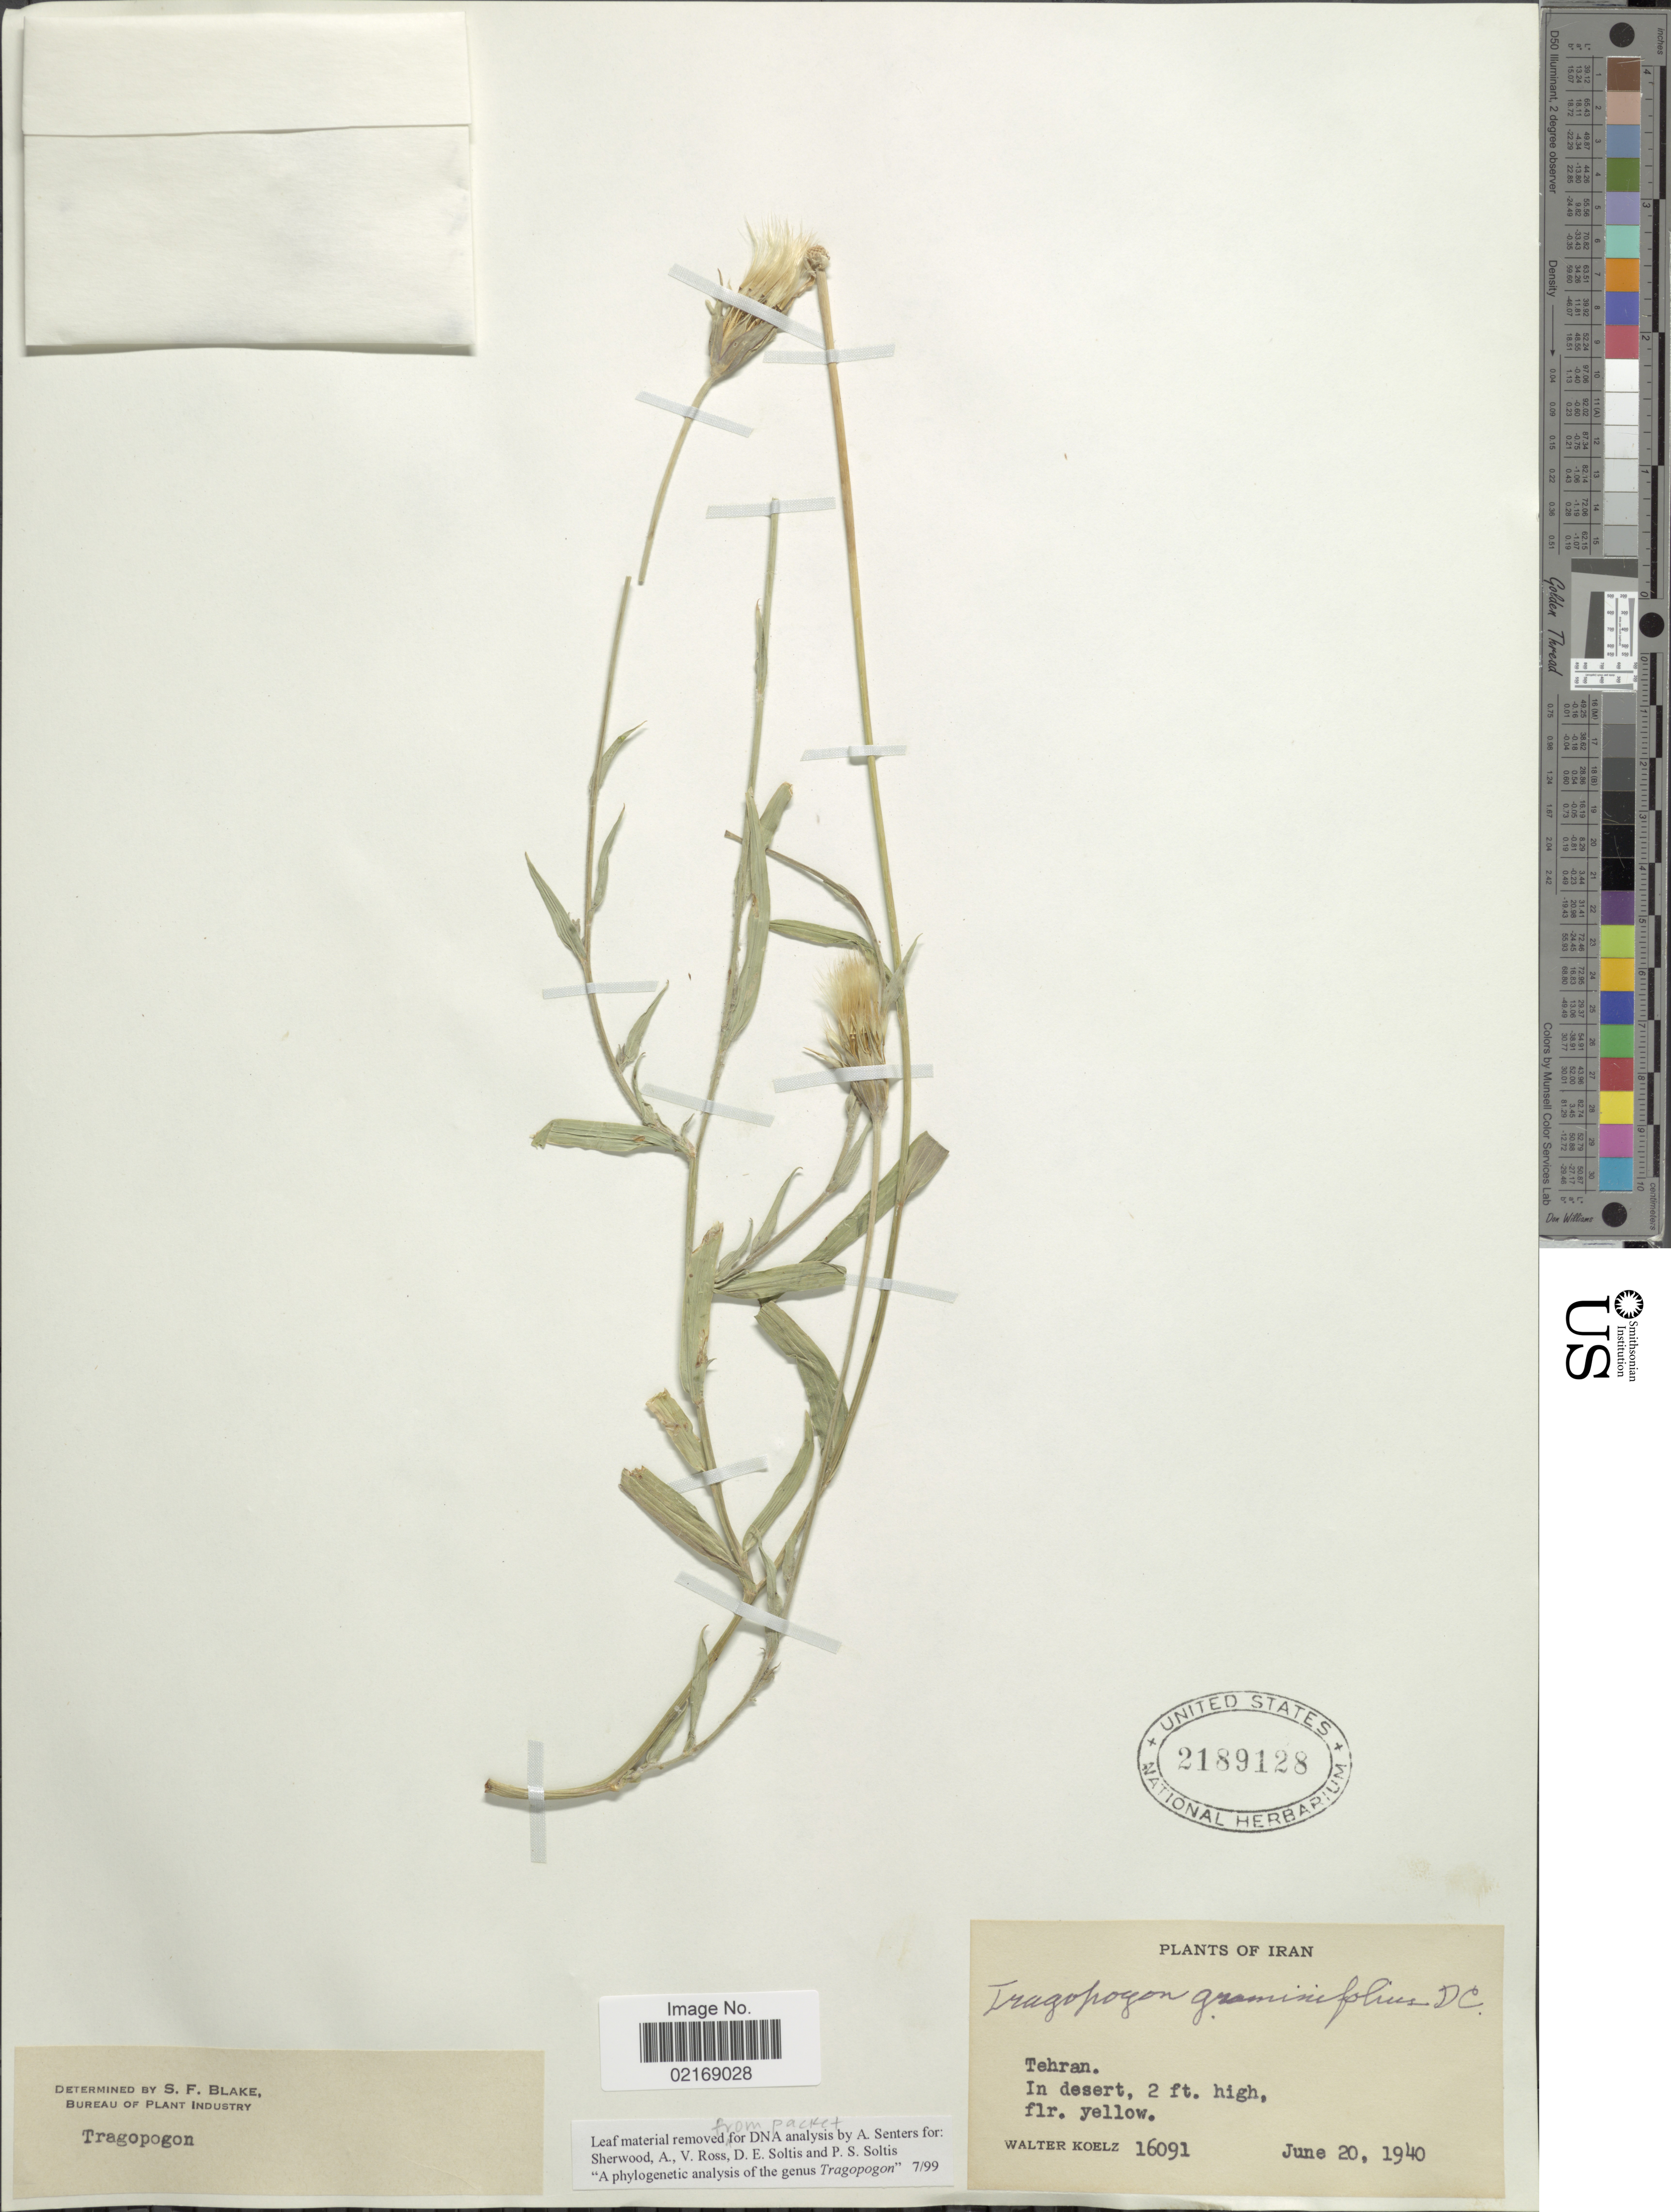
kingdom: Plantae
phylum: Tracheophyta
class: Magnoliopsida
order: Asterales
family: Asteraceae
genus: Tragopogon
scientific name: Tragopogon graminifolius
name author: DC.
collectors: W. N. Koelz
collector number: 16091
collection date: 1940-06-20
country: Iran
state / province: Tehran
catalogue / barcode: US 2189128